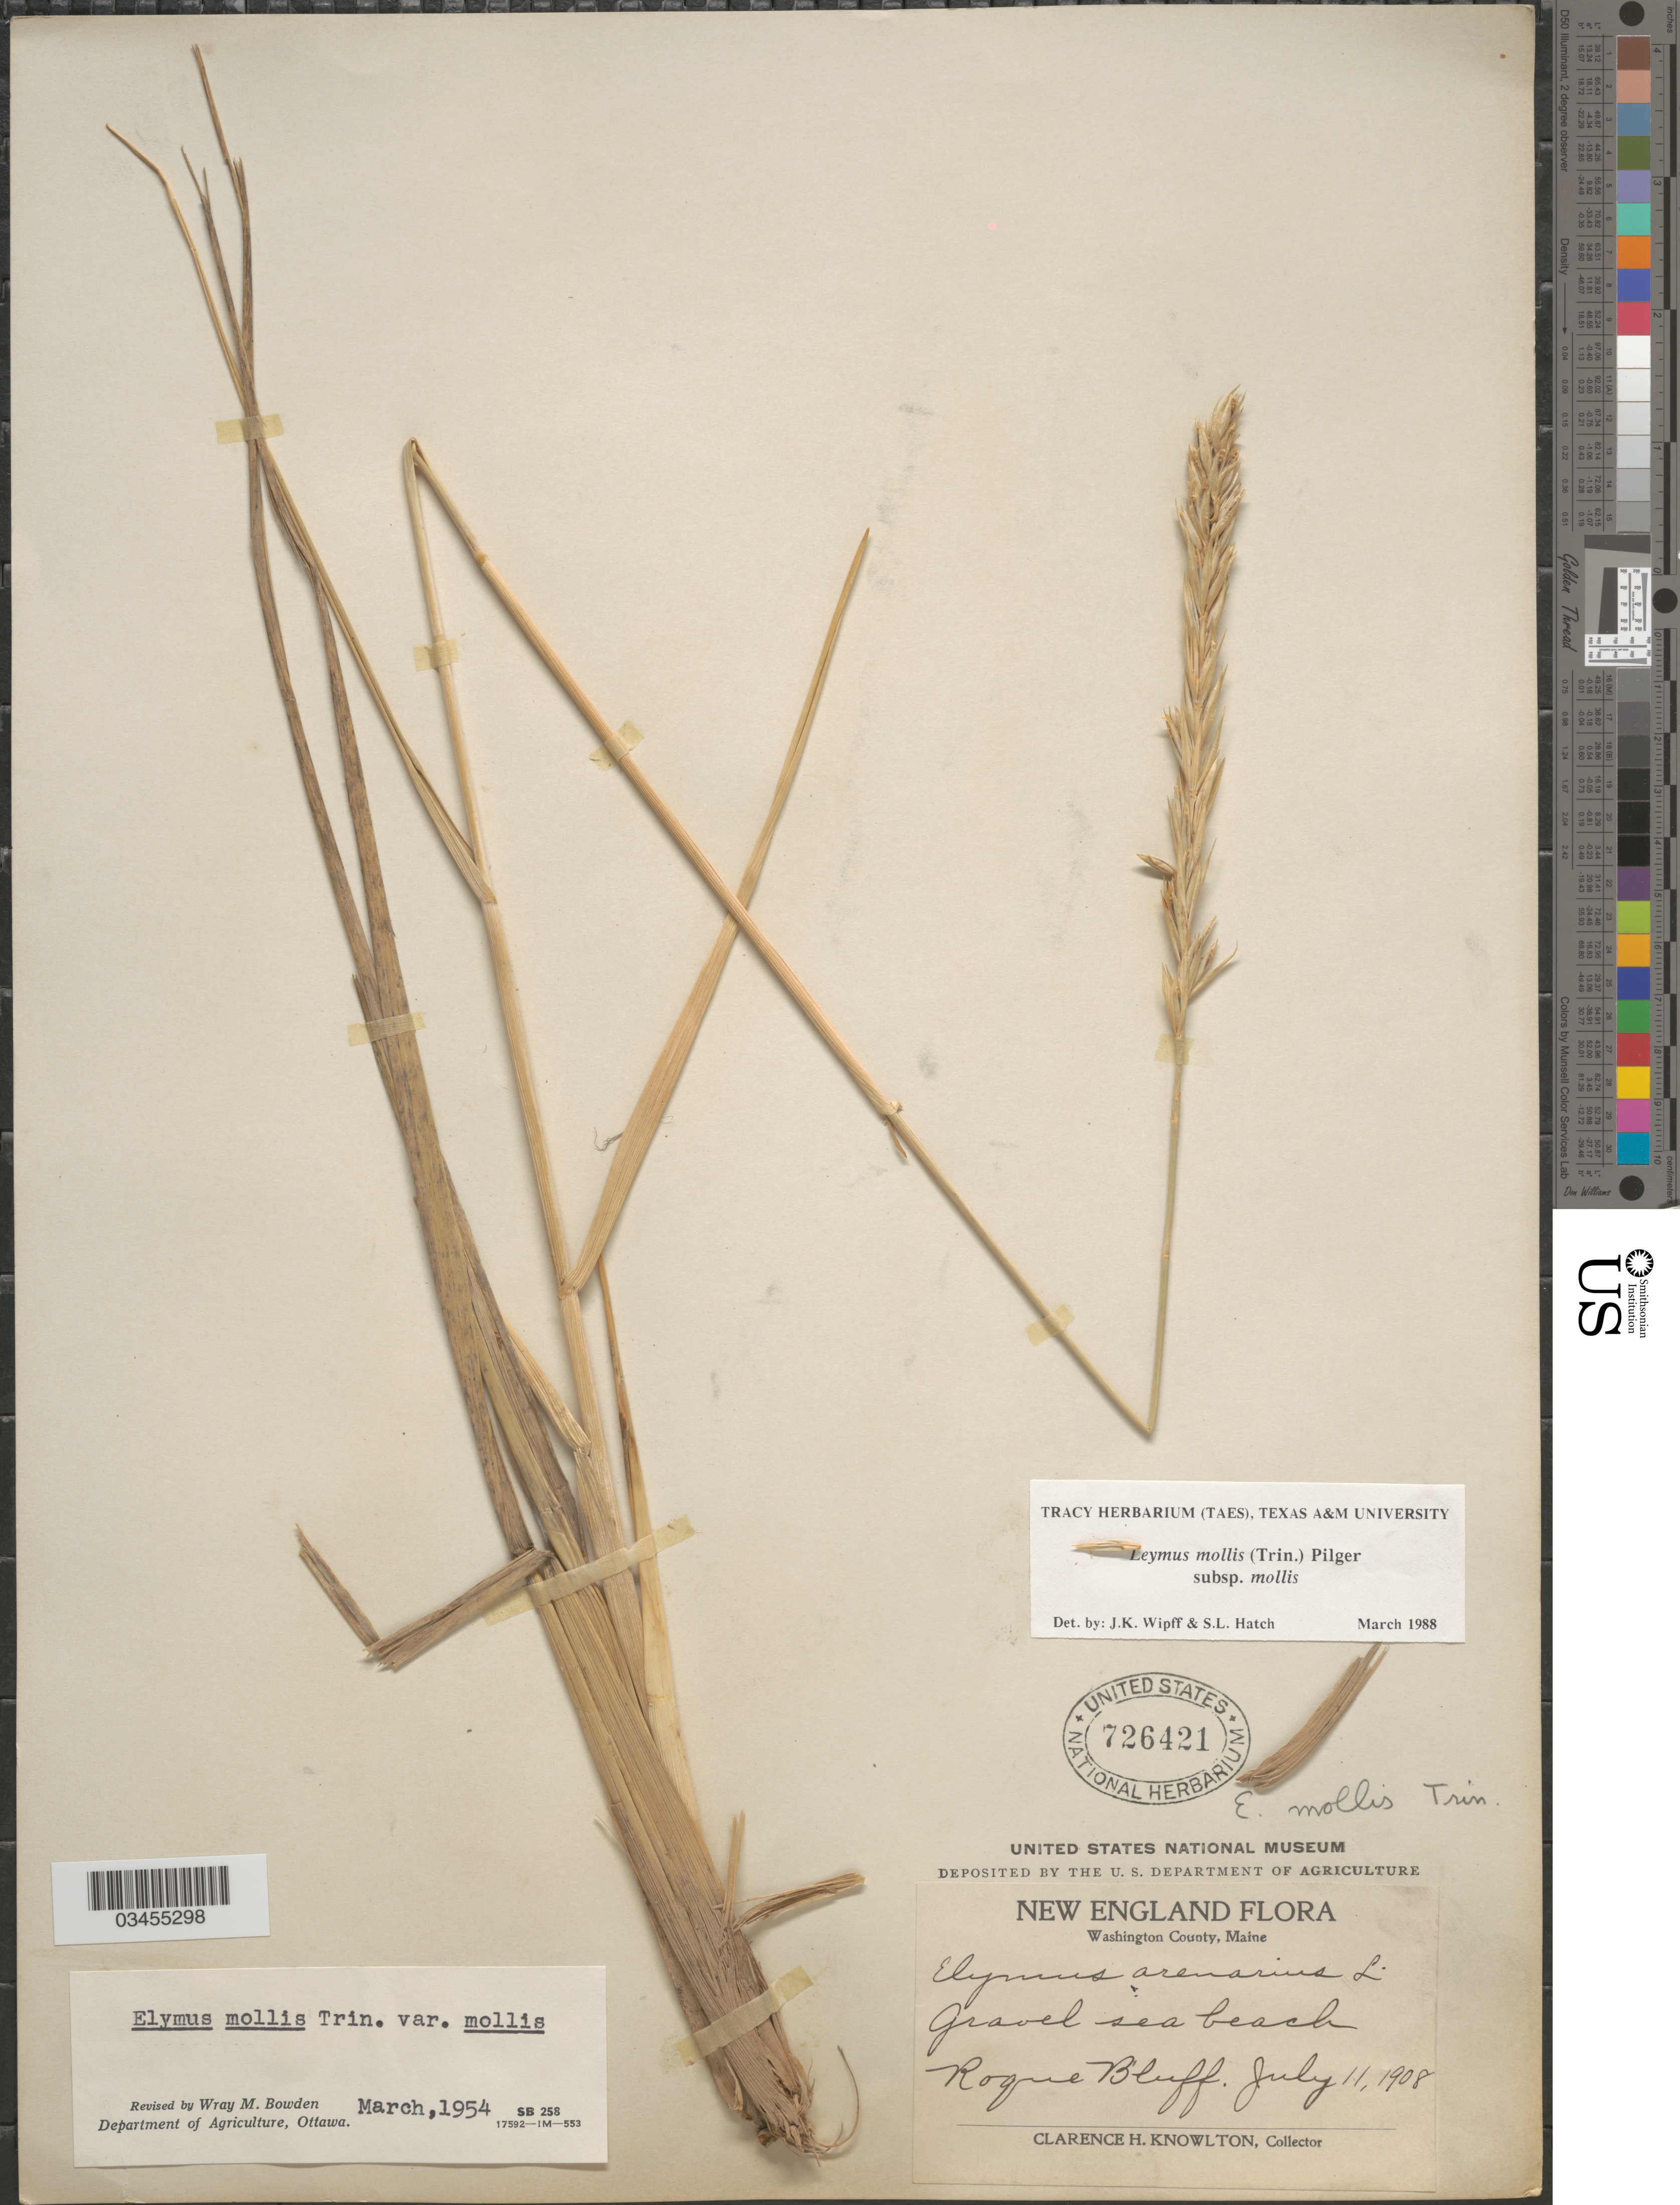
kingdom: Plantae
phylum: Tracheophyta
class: Liliopsida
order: Poales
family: Poaceae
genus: Leymus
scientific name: Leymus mollis subsp. mollis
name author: (Trin.) Pilg.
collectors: C. H. Knowlton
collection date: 1908-07-11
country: United States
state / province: Maine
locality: New England. Washington County. Rogue Bluff.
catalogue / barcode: US 726421